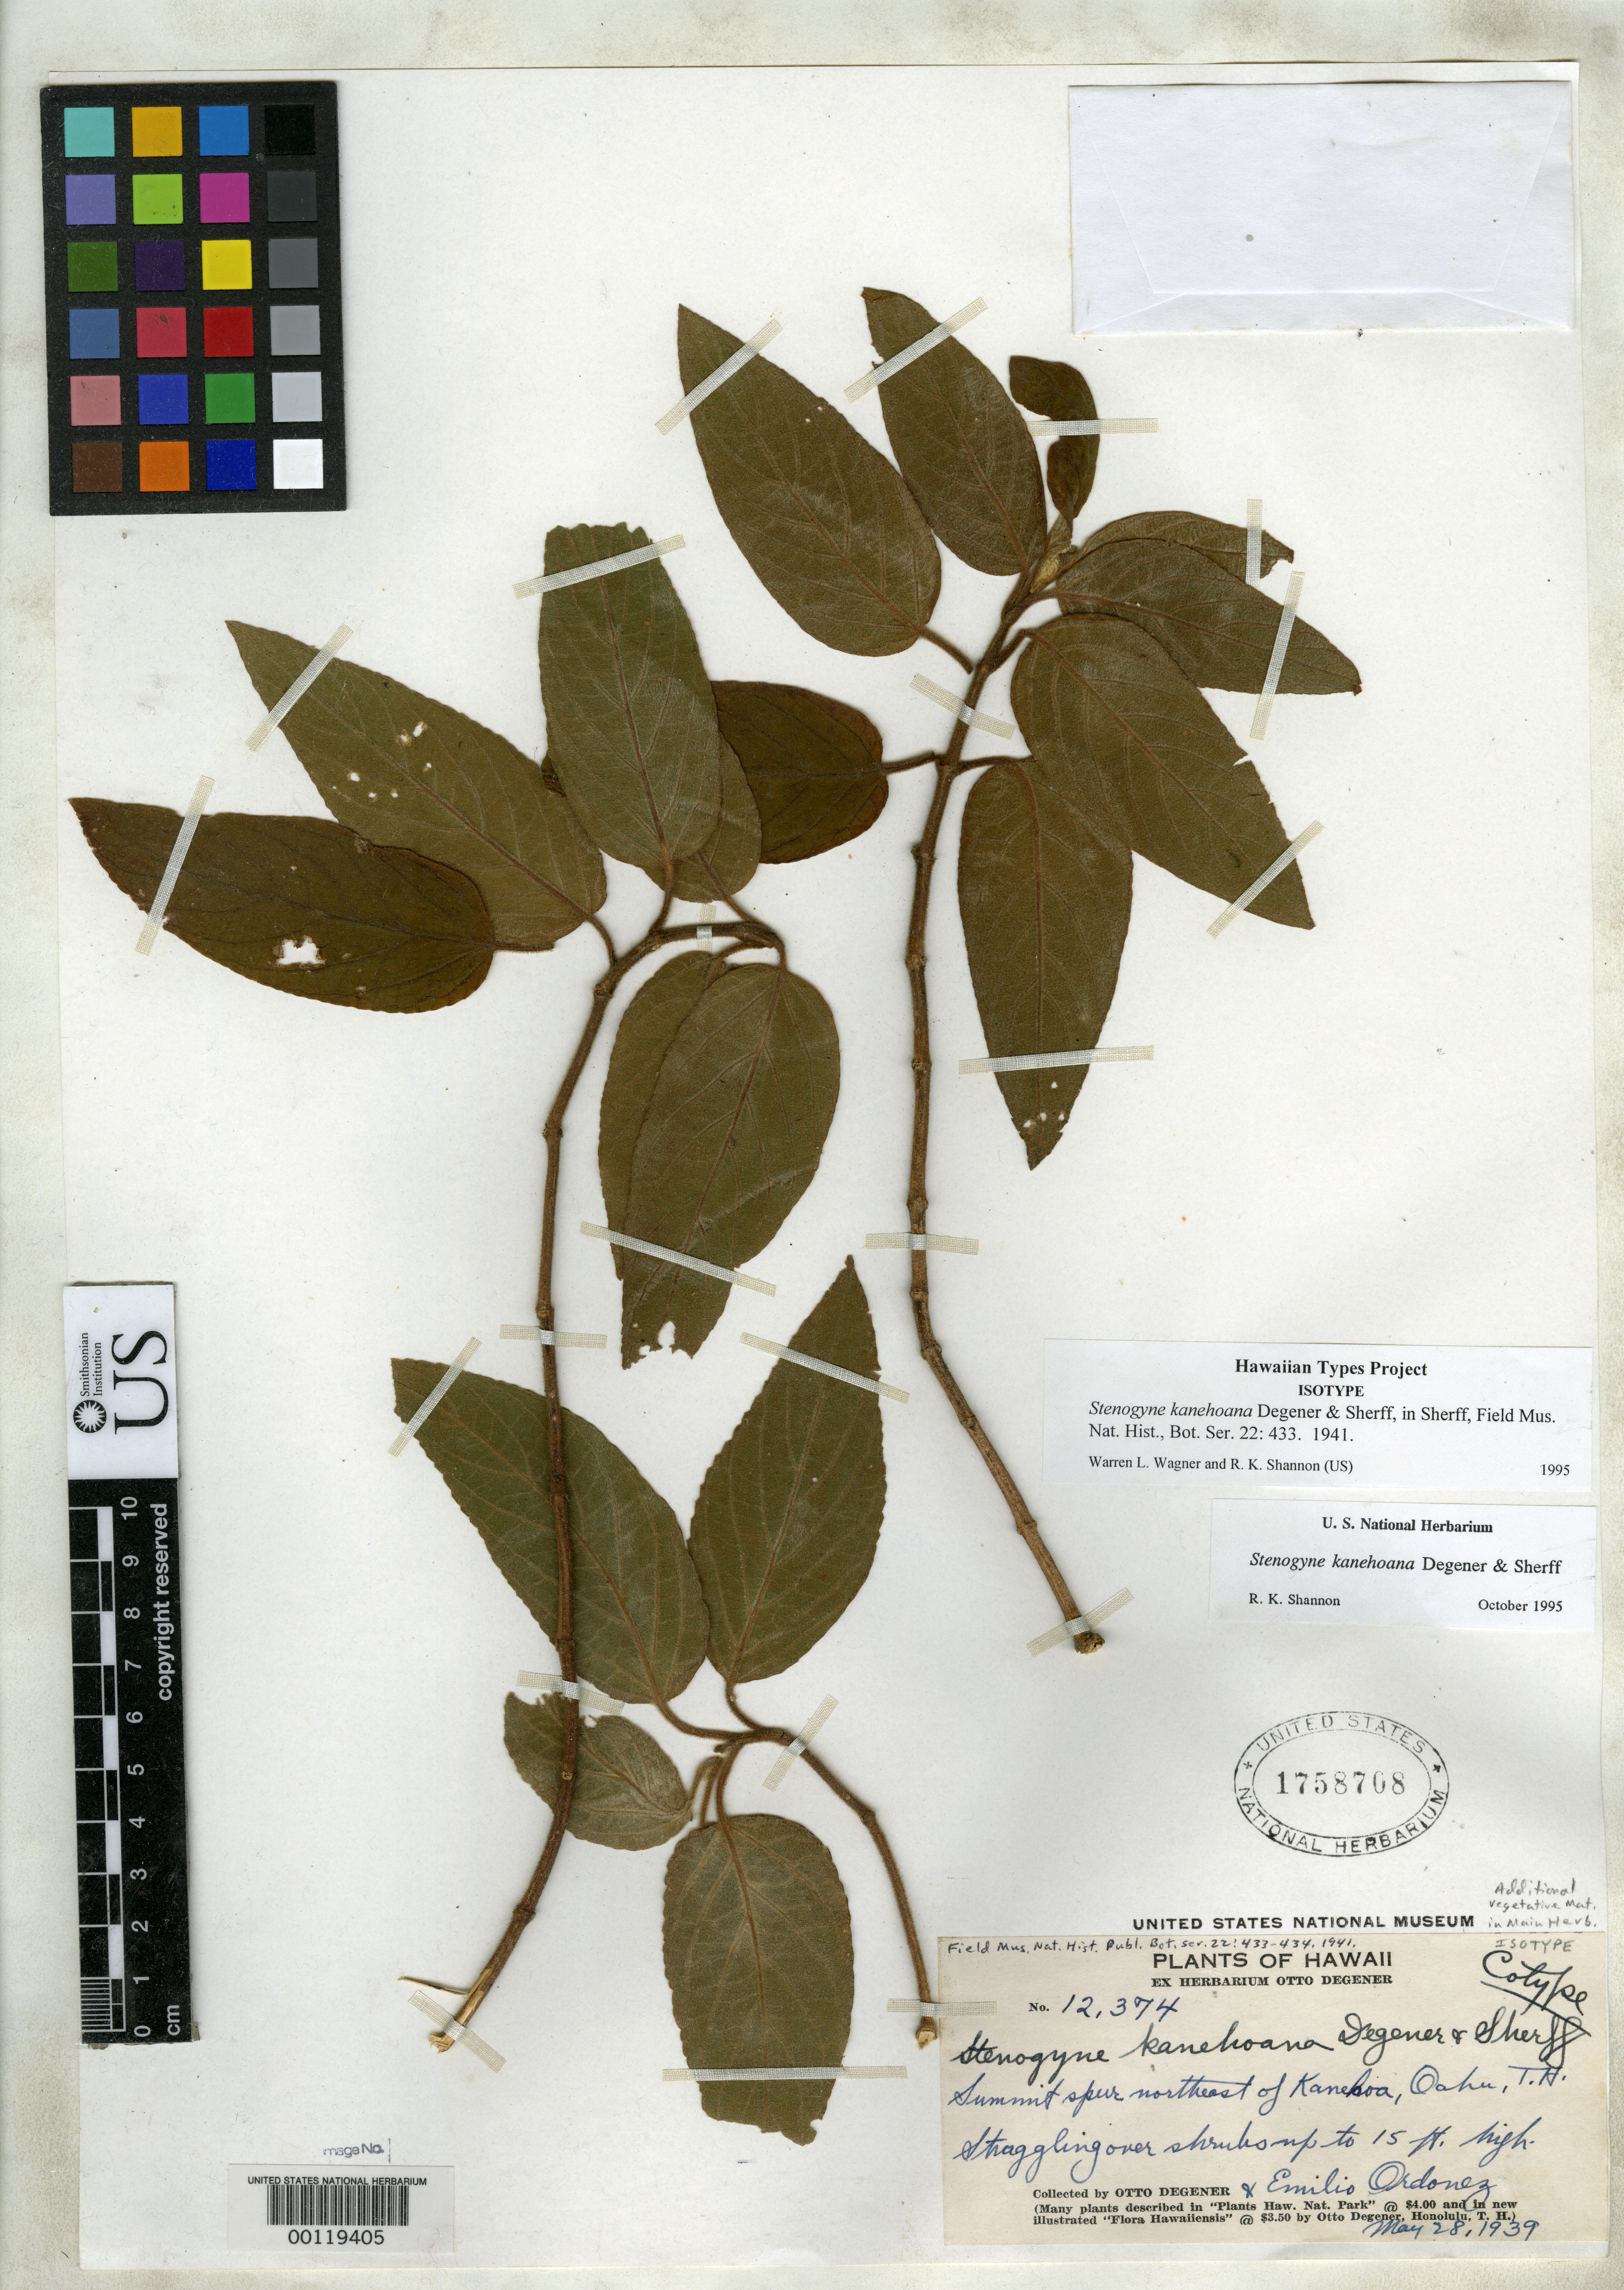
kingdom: Plantae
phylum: Tracheophyta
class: Magnoliopsida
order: Lamiales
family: Lamiaceae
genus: Stenogyne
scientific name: Stenogyne kanehoana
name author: O. Deg. & Sherff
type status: Isotype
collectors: O. Degener & E. Ordonez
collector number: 12374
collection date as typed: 28 May 1939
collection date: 1939-05-28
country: United States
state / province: Hawaii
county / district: Honolulu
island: Oahu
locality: Summit spur NE of Kanekoa.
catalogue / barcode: US 1758708